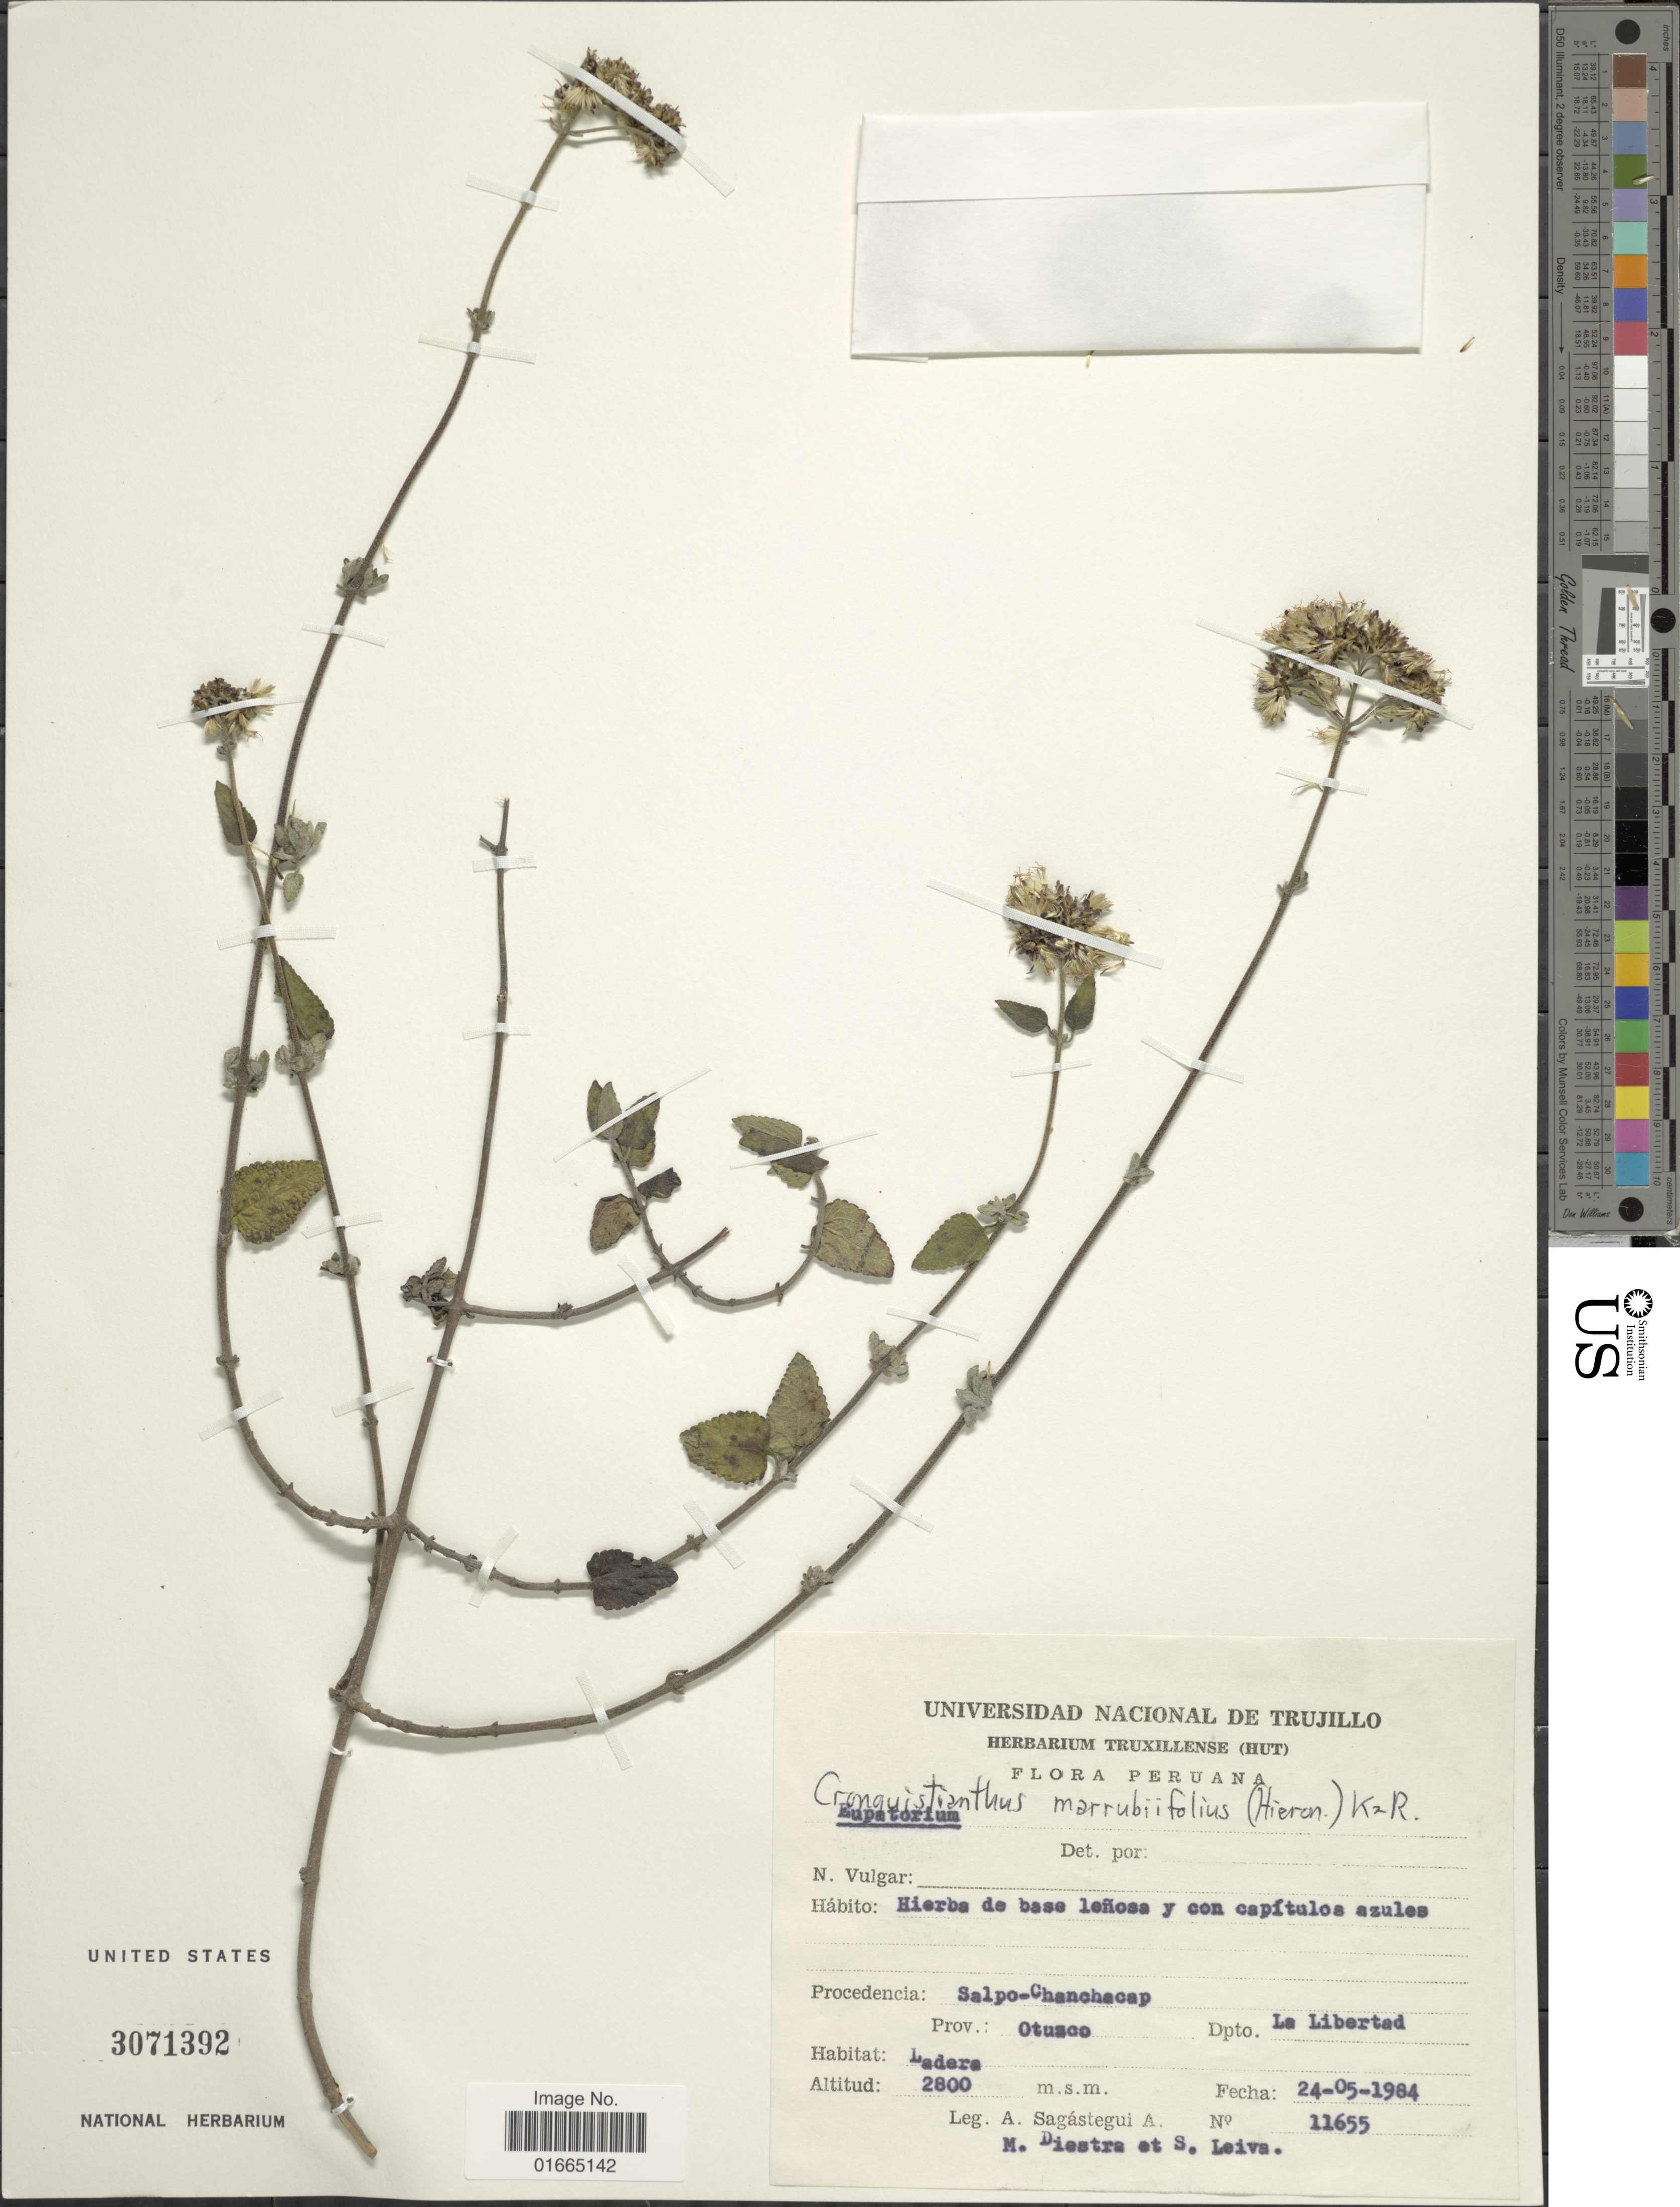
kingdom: Plantae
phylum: Tracheophyta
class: Magnoliopsida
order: Asterales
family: Asteraceae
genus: Cronquistianthus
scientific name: Cronquistianthus marrubiifolius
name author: (Hieron.) R.M. King & H. Rob.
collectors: A. Sagástegui A., M. Diestra & S. Leiva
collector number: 11655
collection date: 1984-05-24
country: Peru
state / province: La Libertad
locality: Salpo-Chanchacap. Prov.: Otuzco. Dpto. La Libertad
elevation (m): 2800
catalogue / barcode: US 3071392